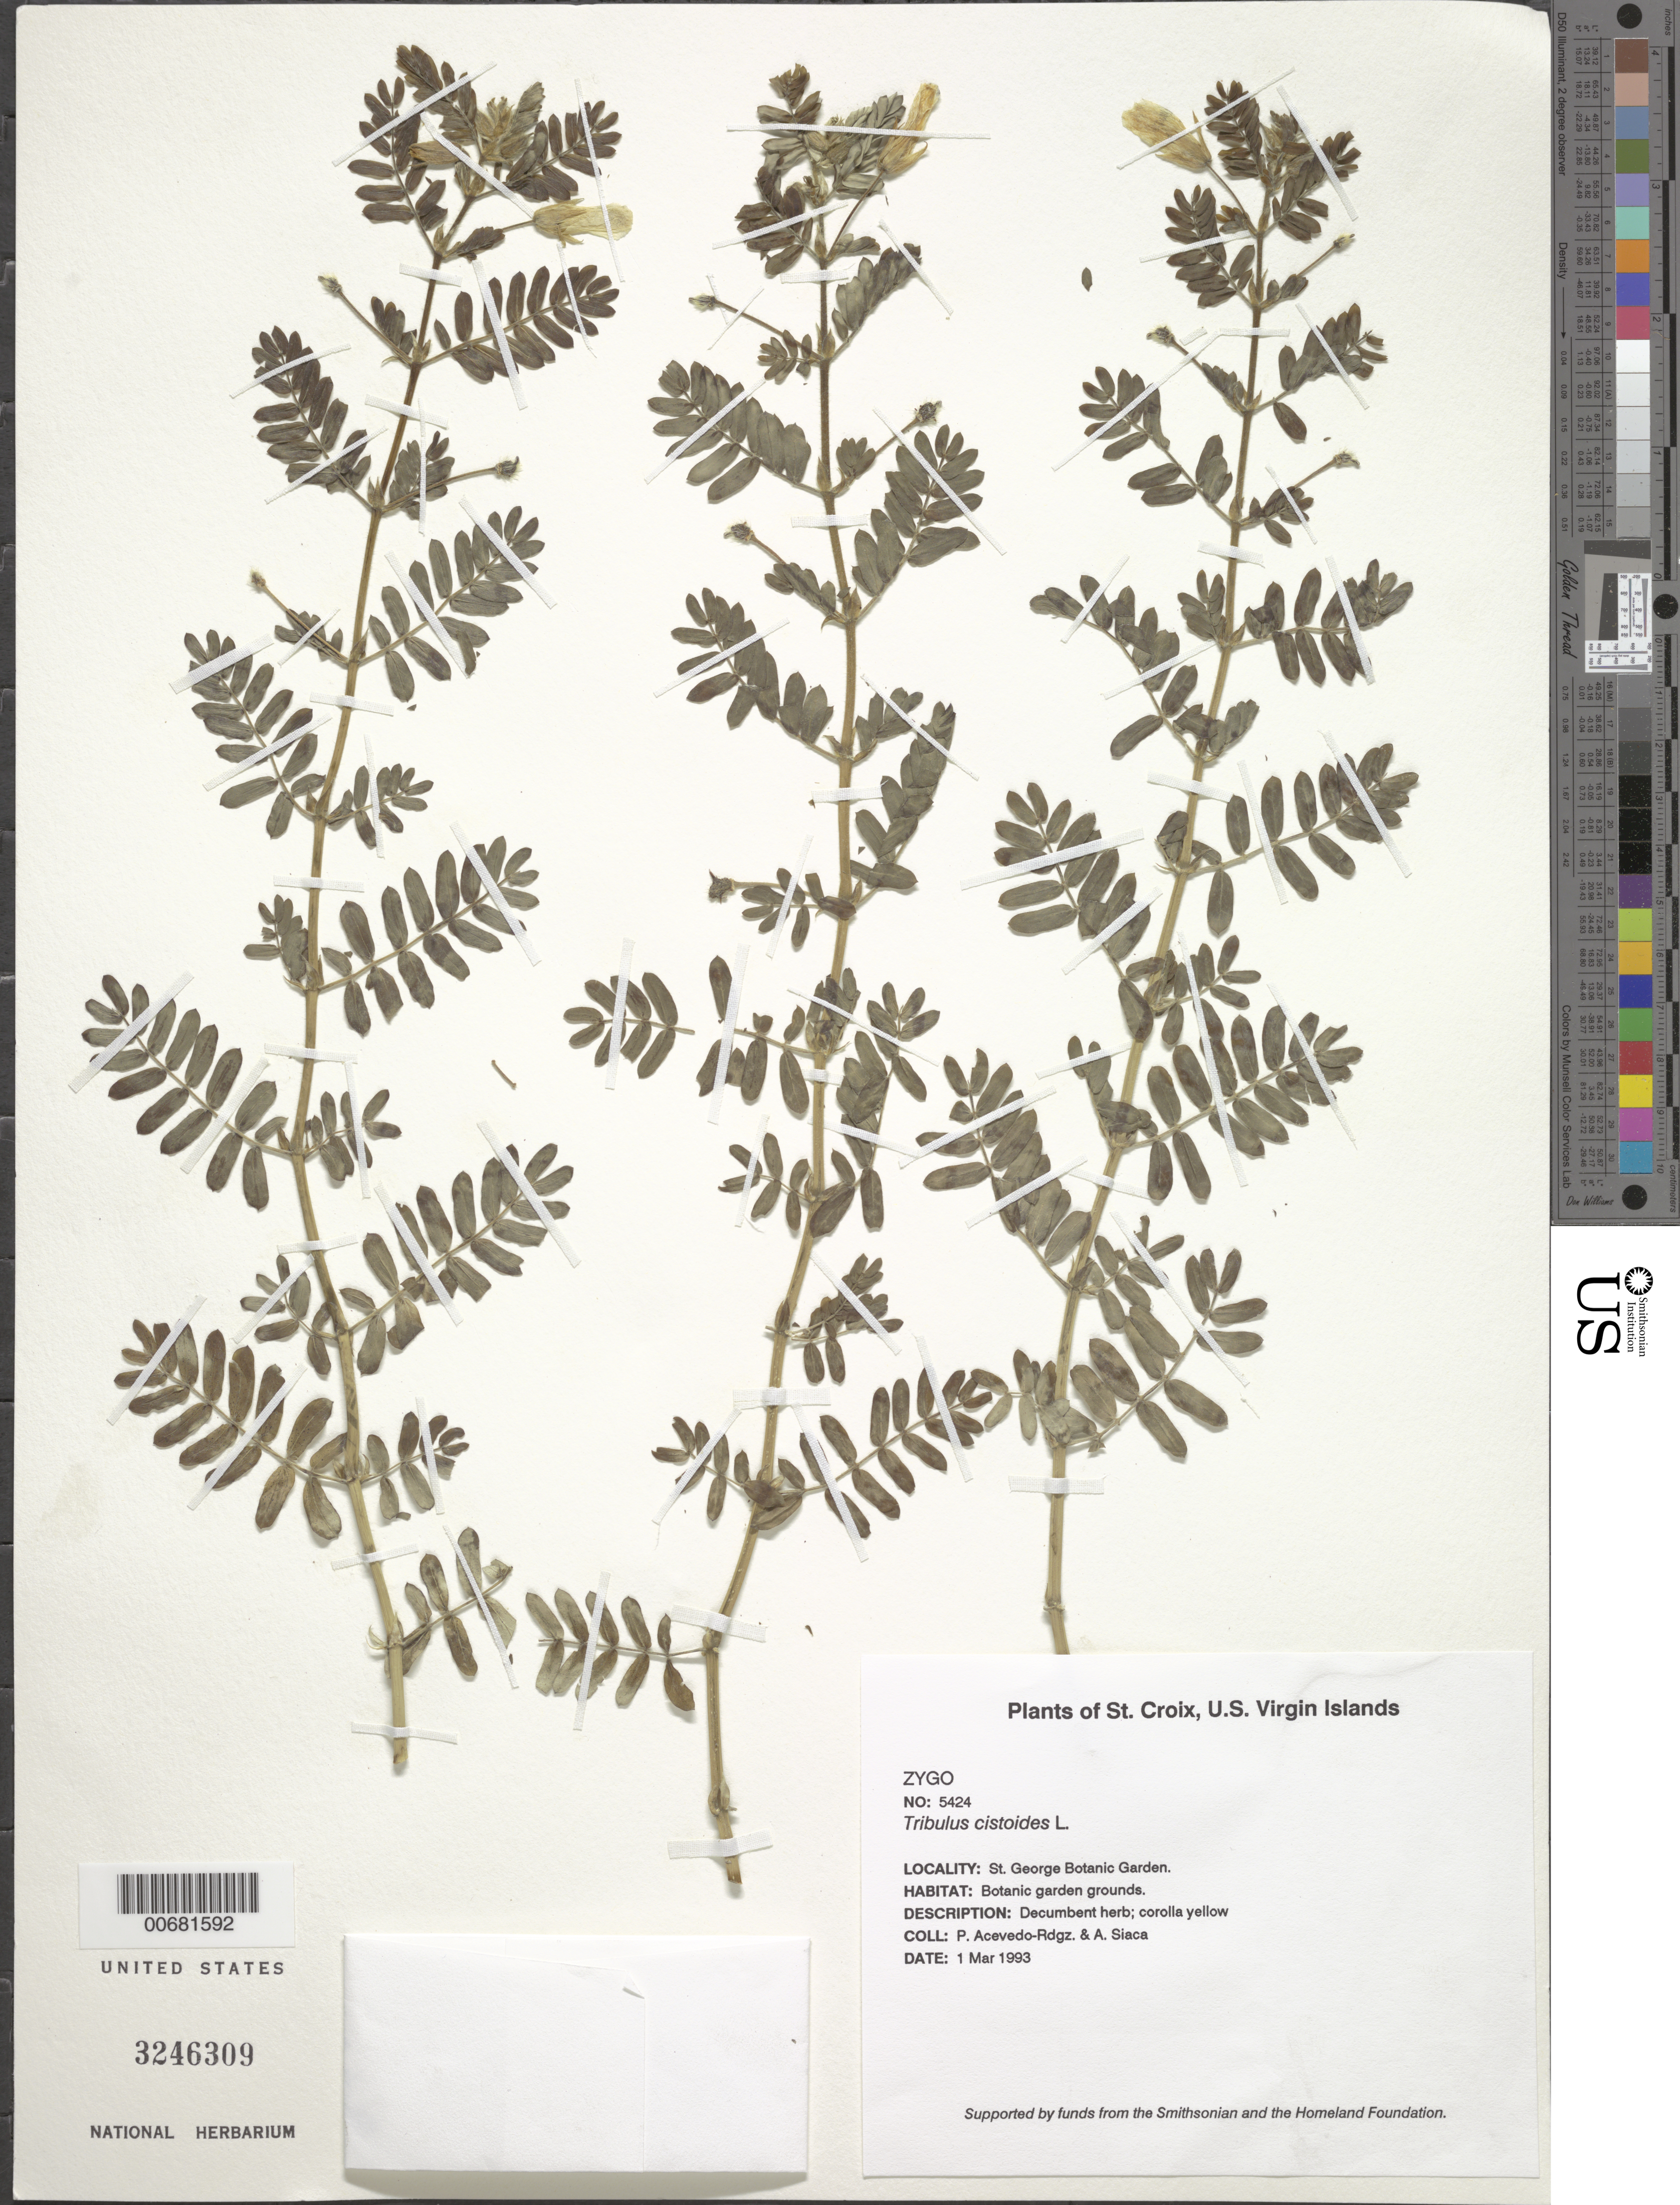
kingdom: Plantae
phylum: Tracheophyta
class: Magnoliopsida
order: Zygophyllales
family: Zygophyllaceae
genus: Tribulus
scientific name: Tribulus cistoides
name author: L.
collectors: P. Acevedo-Rodr. & A. Siaca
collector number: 5424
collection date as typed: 01 Mar 1993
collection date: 1993-03-01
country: U.S. Virgin Islands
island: St. Croix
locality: St. George Botanic Garden.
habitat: Botanic garden grounds.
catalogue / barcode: US 3246309